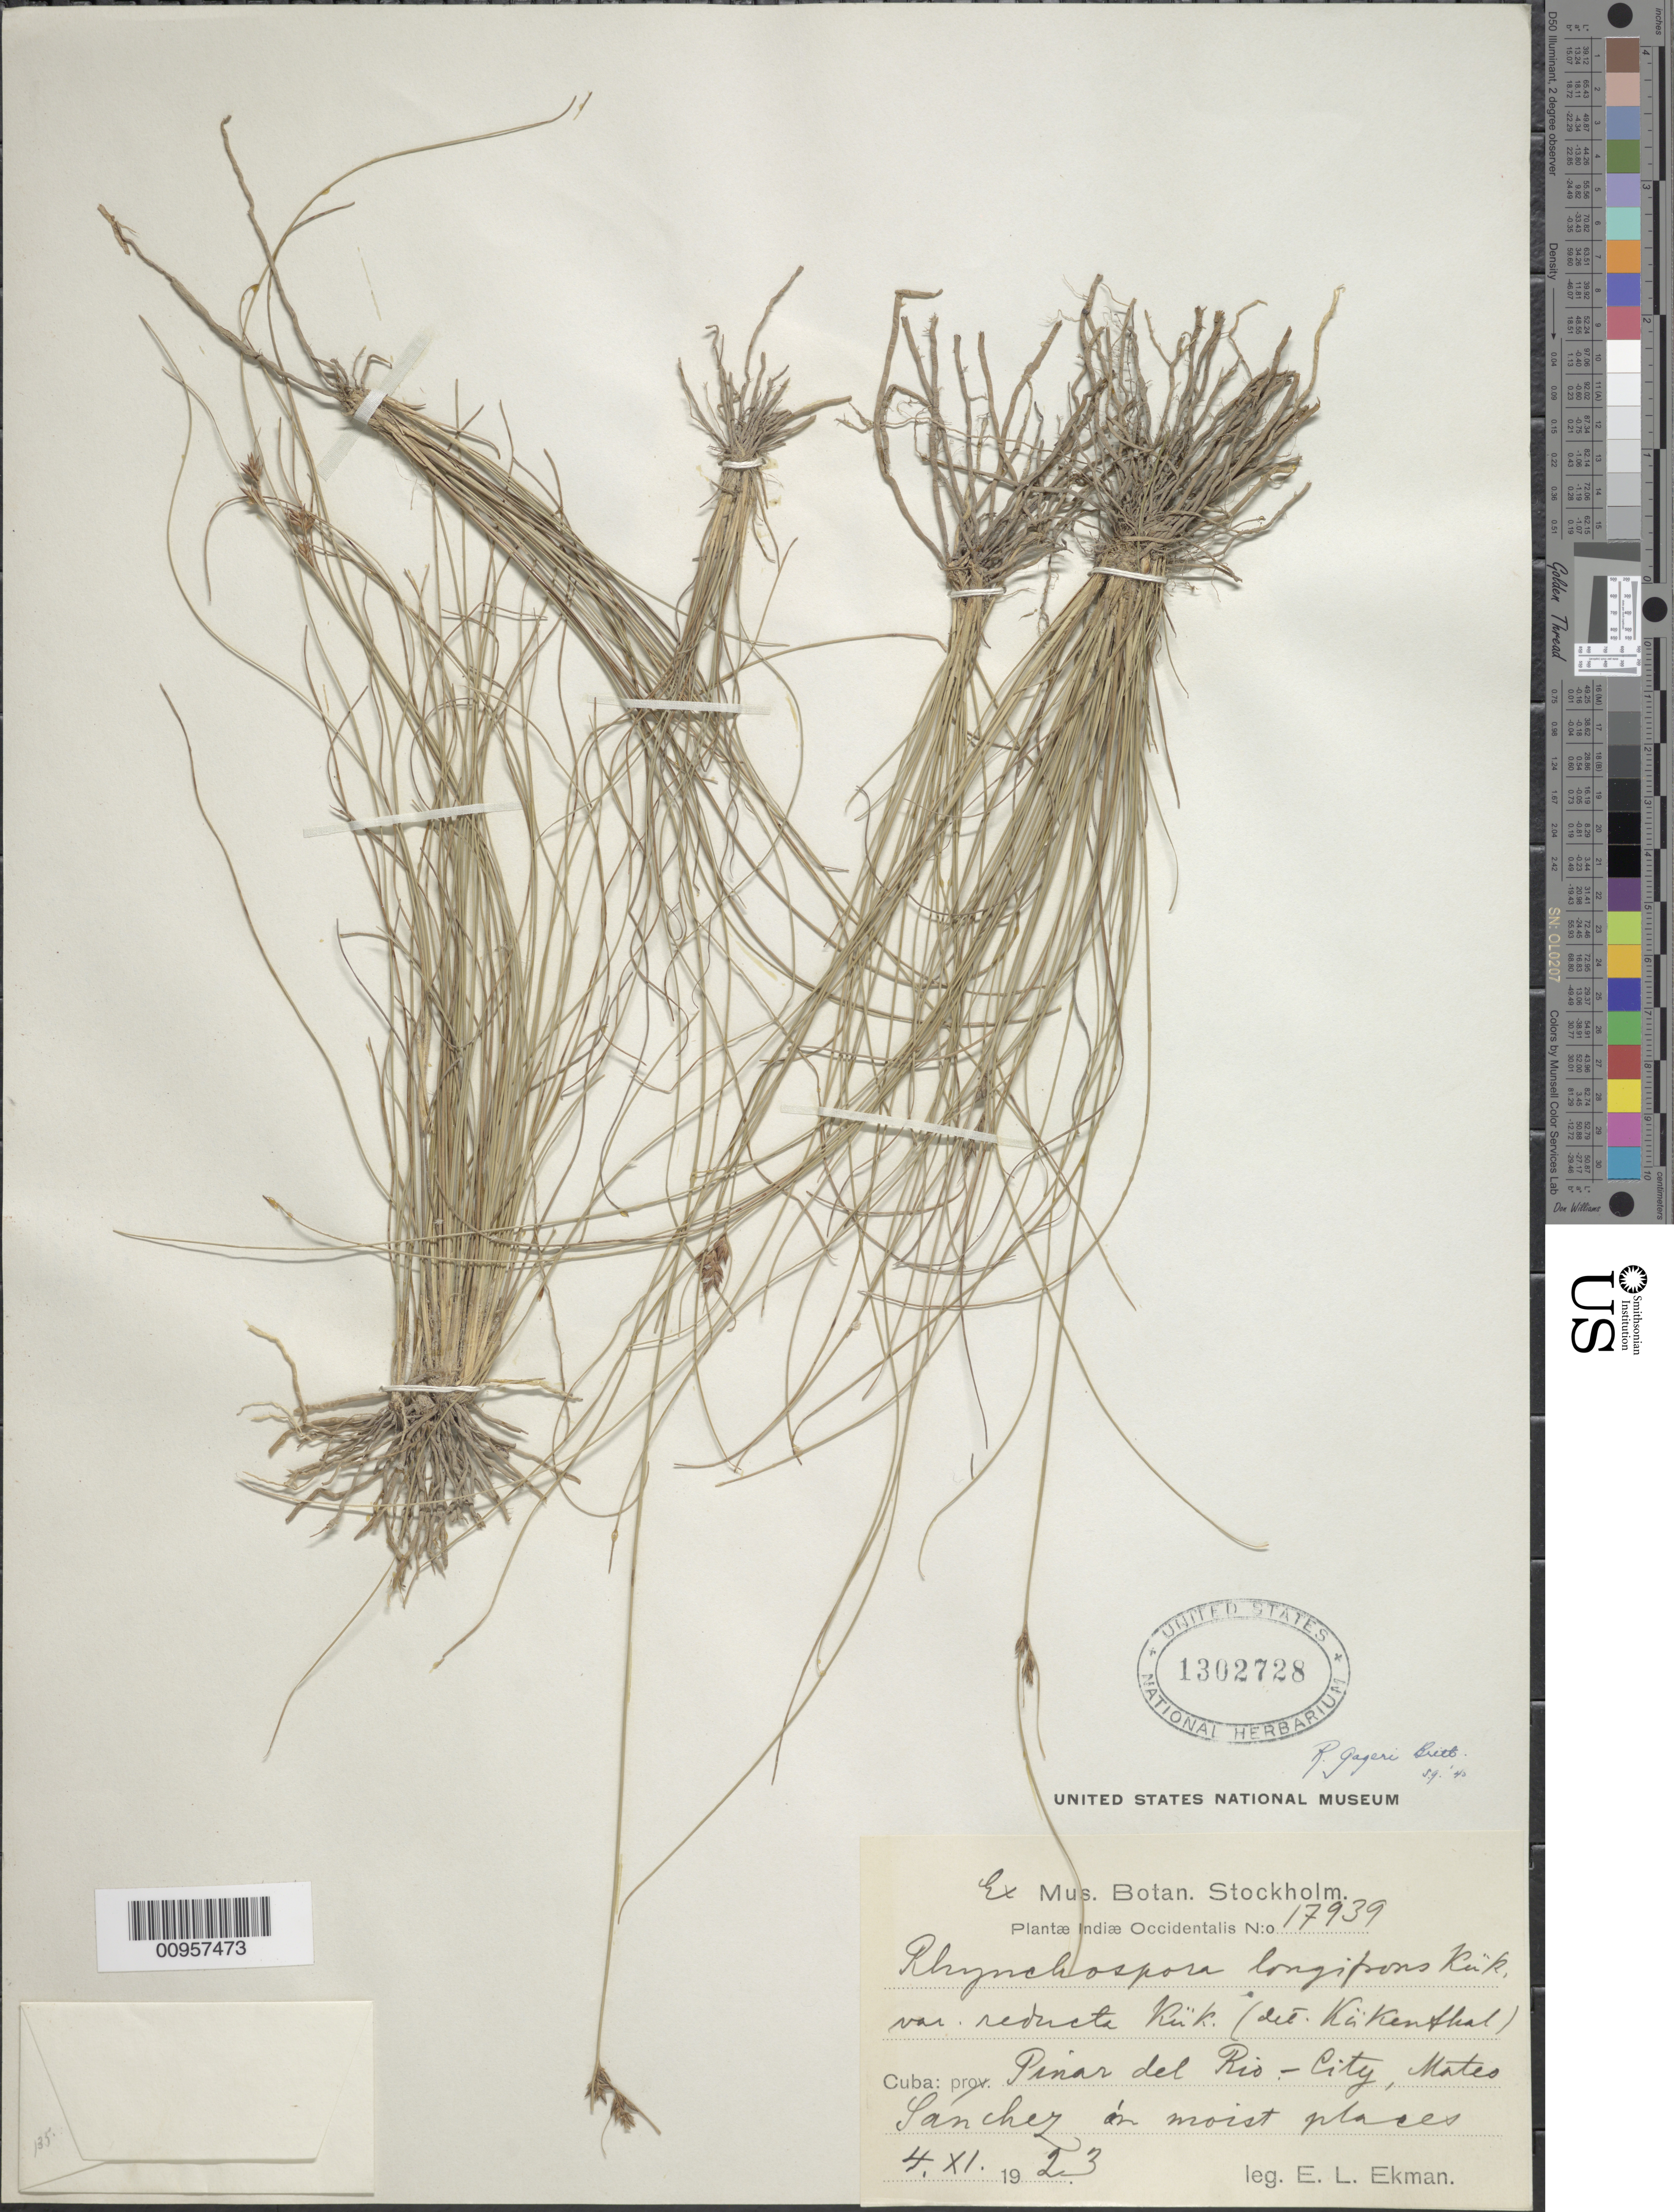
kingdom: Plantae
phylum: Tracheophyta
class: Liliopsida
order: Poales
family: Cyperaceae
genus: Rhynchospora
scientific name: Rhynchospora gageri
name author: Britton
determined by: Gale, S.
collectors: E. L. Ekman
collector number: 17939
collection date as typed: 04 Nov 1923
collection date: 1923-11-04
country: Cuba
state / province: Pinar del Rio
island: Cuba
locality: Pinar del Rio City, Mateo Sanchez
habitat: In moist places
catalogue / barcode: US 1302728